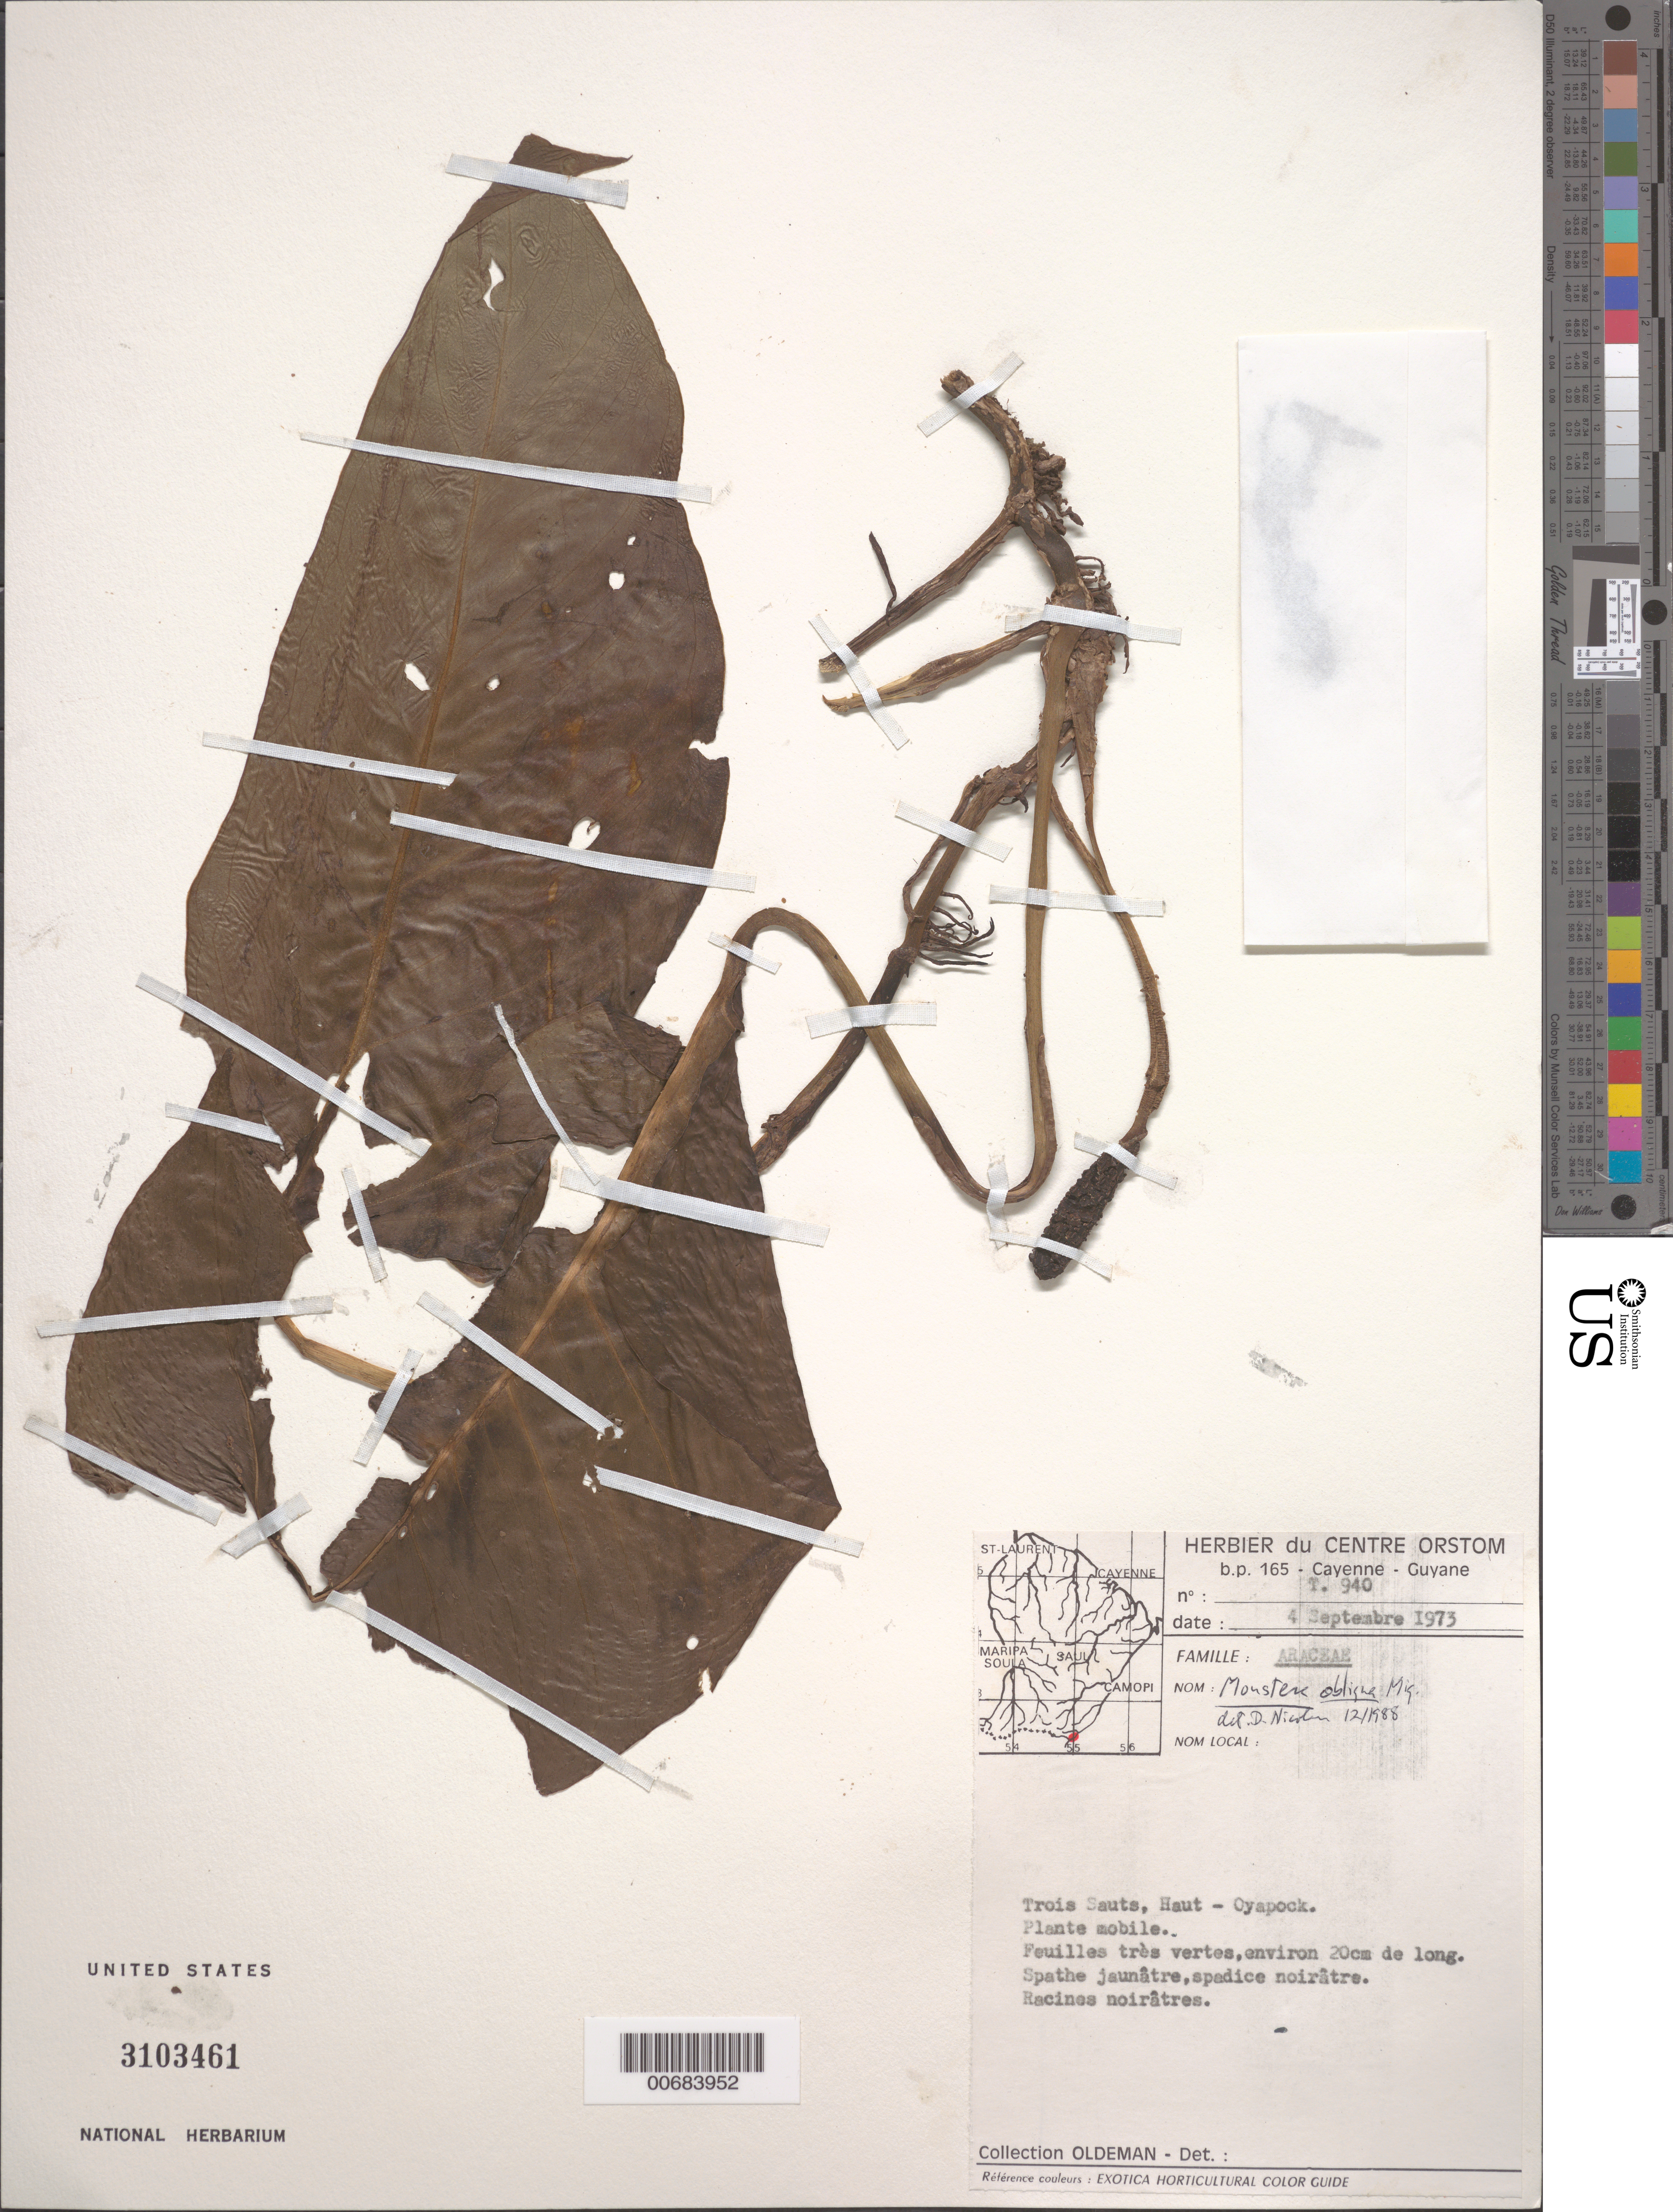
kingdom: Plantae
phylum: Tracheophyta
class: Liliopsida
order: Alismatales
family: Araceae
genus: Monstera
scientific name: Monstera obliqua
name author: Miq.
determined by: Nicolson, Dan H.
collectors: R. Oldeman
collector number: T 940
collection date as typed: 4-Sep-73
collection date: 1973-09-04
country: French Guiana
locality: Trois Sauts (Haut Oyapock)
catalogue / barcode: US 3103461